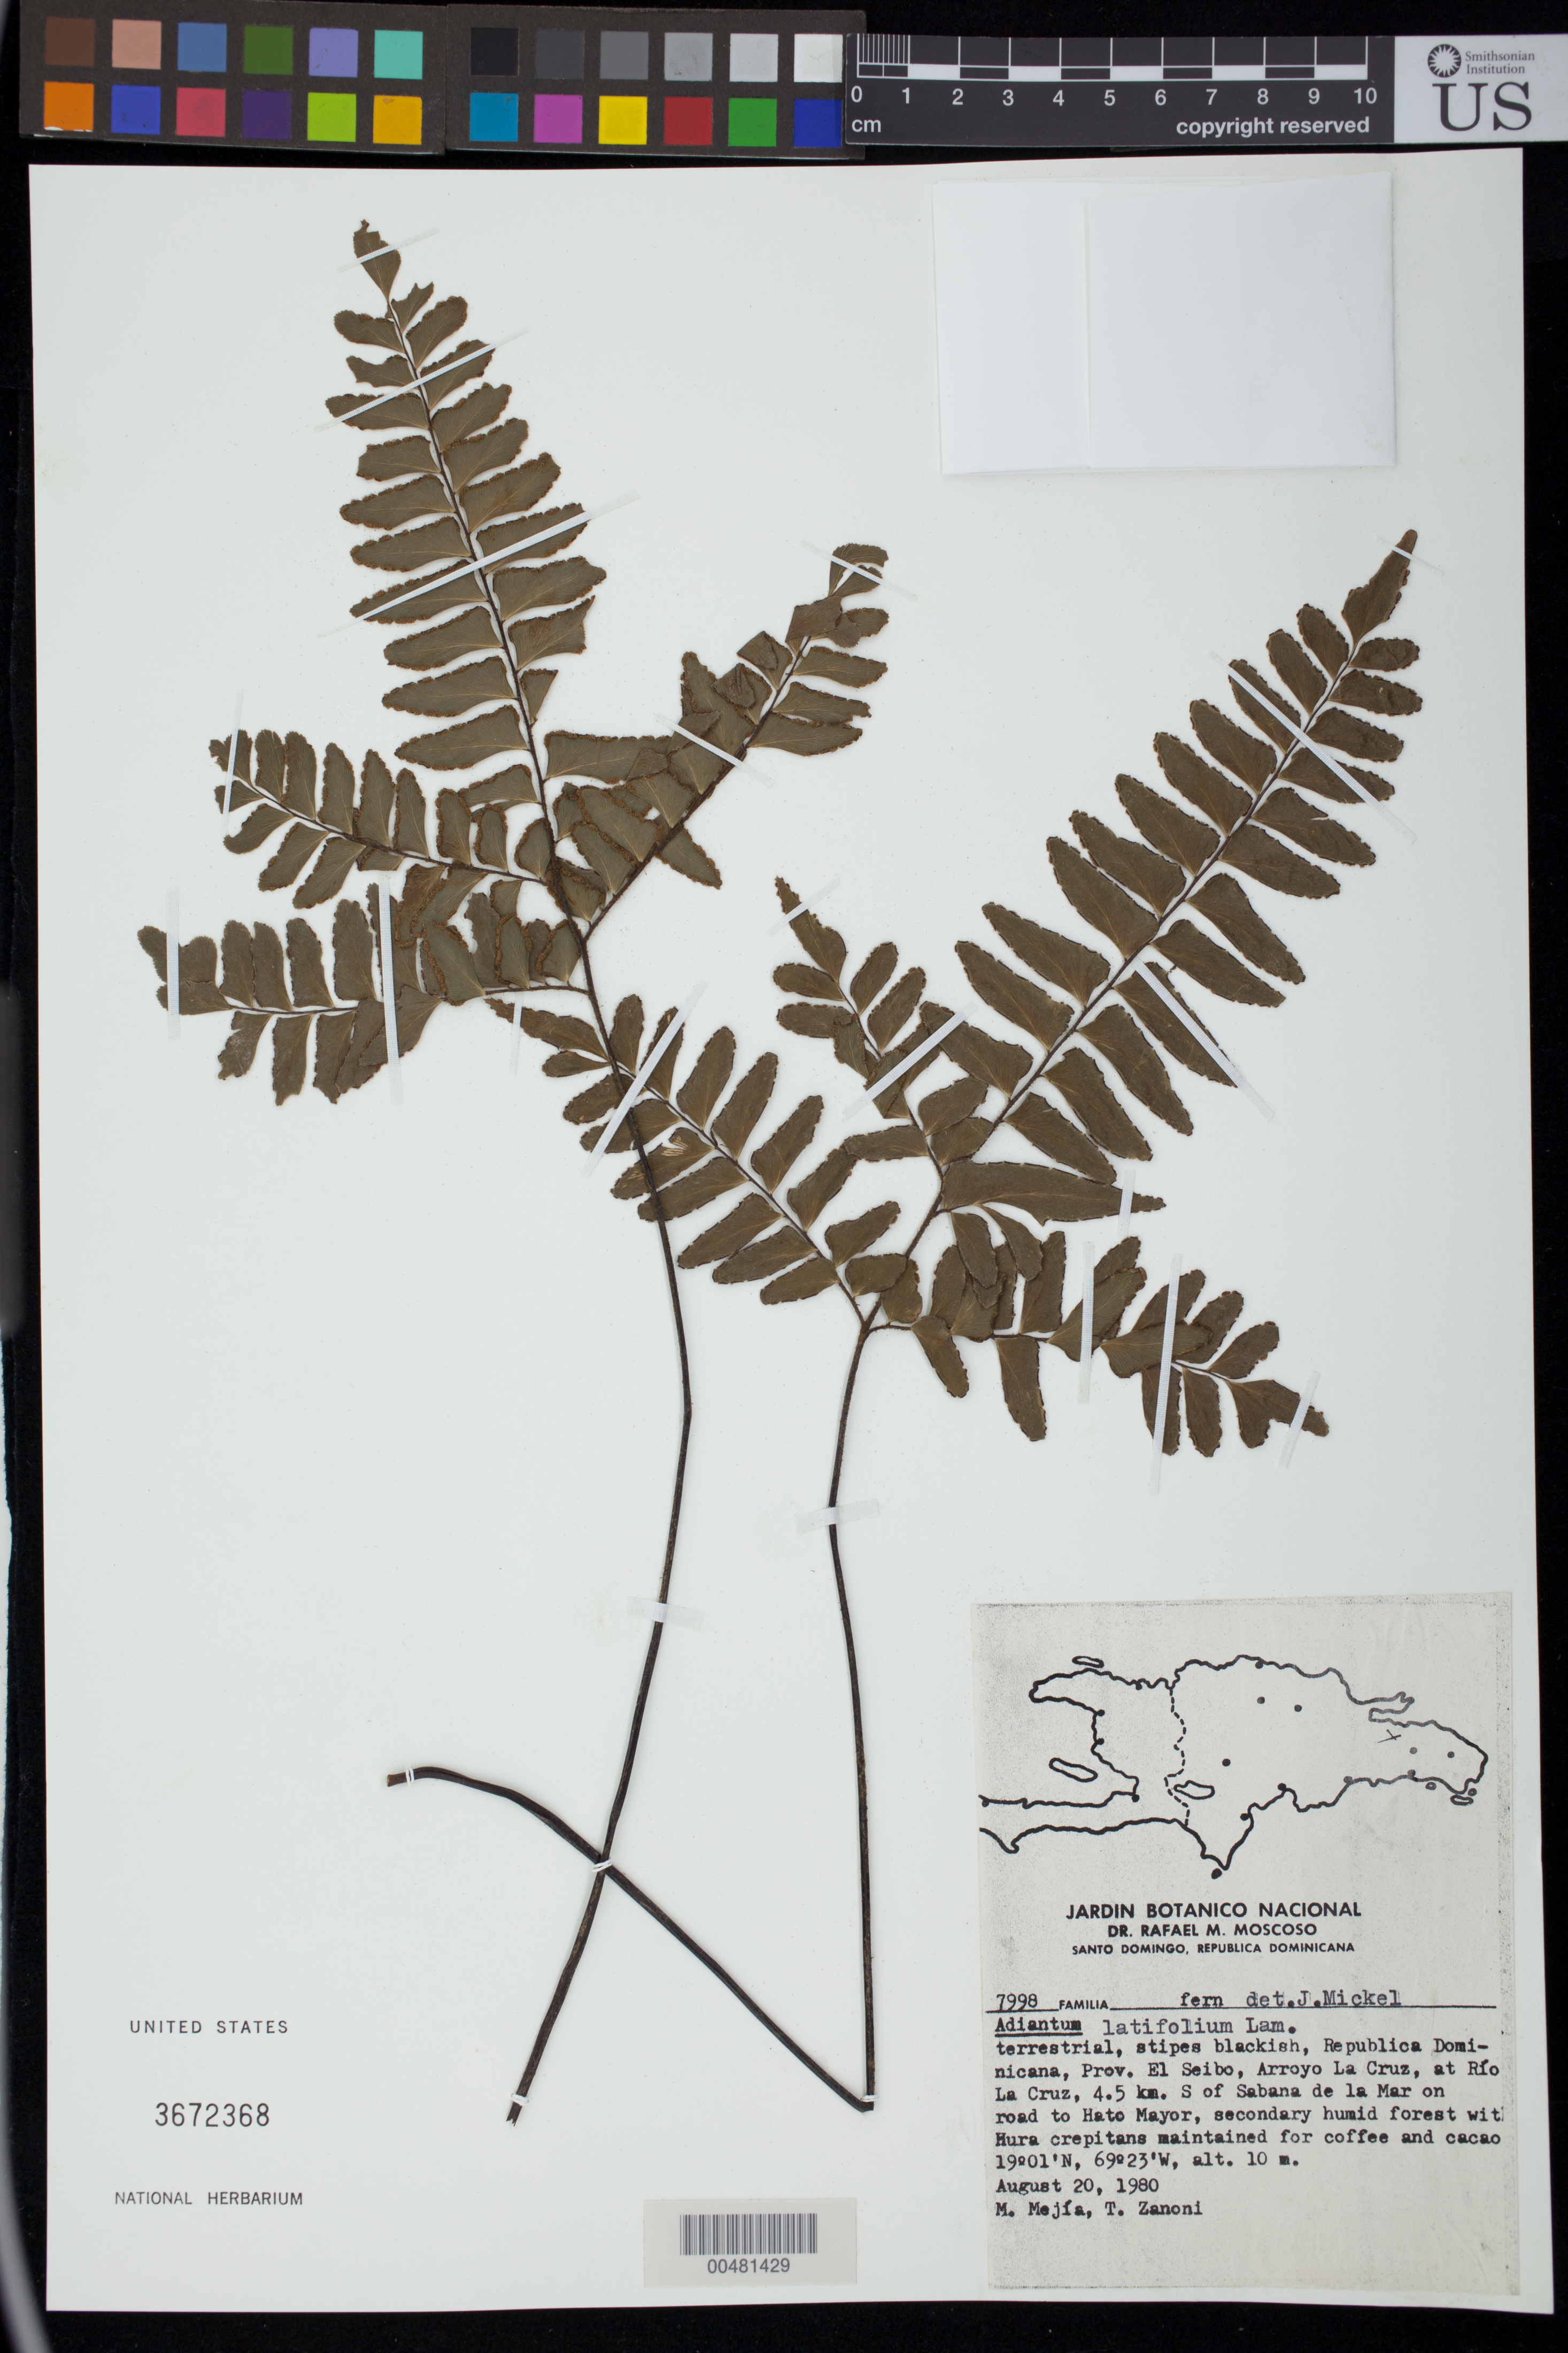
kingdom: Plantae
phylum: Tracheophyta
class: Polypodiopsida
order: Polypodiales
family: Pteridaceae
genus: Adiantum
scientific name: Adiantum latifolium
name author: Lam.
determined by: Mickel, J. T., (NY), New York Botanical Garden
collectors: M. Mejia & T. A. Zanoni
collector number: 7998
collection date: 1980-08-20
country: Dominican Republic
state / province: El Seibo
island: Hispaniola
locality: Arroyo La Cruz, at Río La Cruz, 4.5 km S of Sabana de la Mar on road to Hato Mayor.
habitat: Secondary humid forest with Hura crepitans maintained for coffee and cacao.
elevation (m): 10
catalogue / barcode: US 3672368